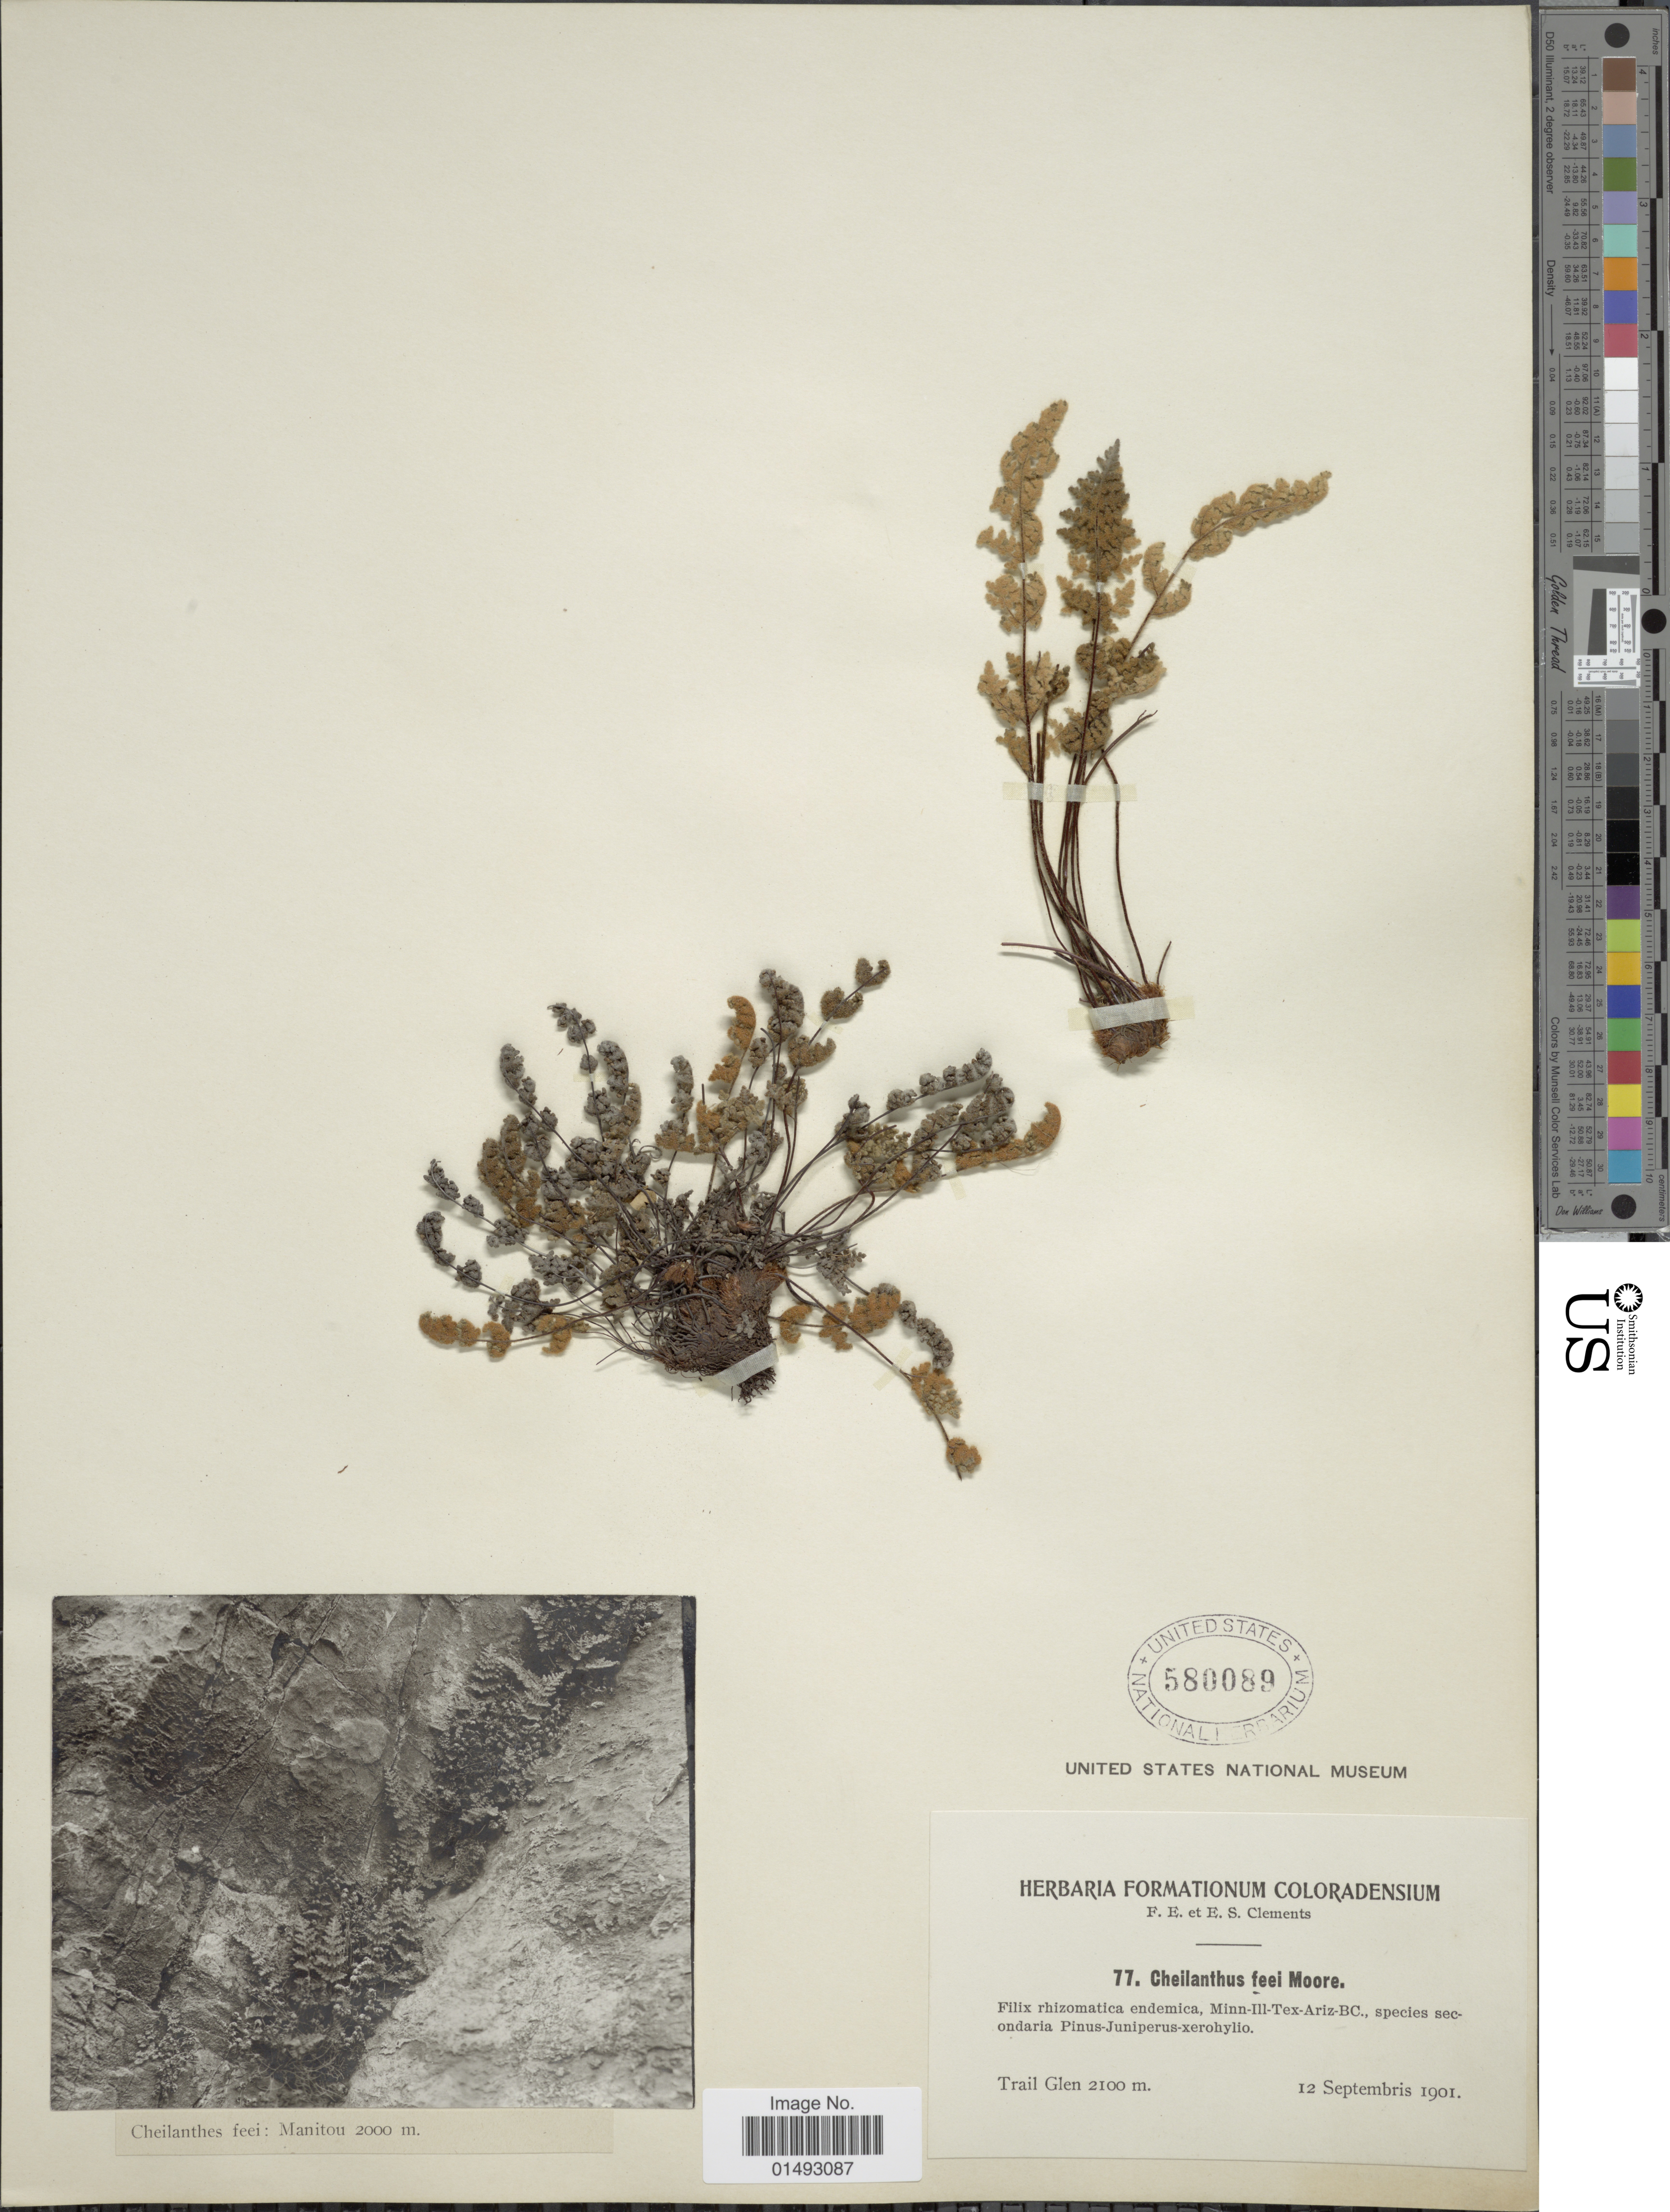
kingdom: Plantae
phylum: Tracheophyta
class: Polypodiopsida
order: Polypodiales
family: Pteridaceae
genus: Myriopteris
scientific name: Myriopteris gracilis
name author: Fée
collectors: F. E. Clements & E. S. Clements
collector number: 77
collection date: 1901-09-12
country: United States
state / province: Colorado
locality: Trail Glen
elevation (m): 2100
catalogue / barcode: US 580089